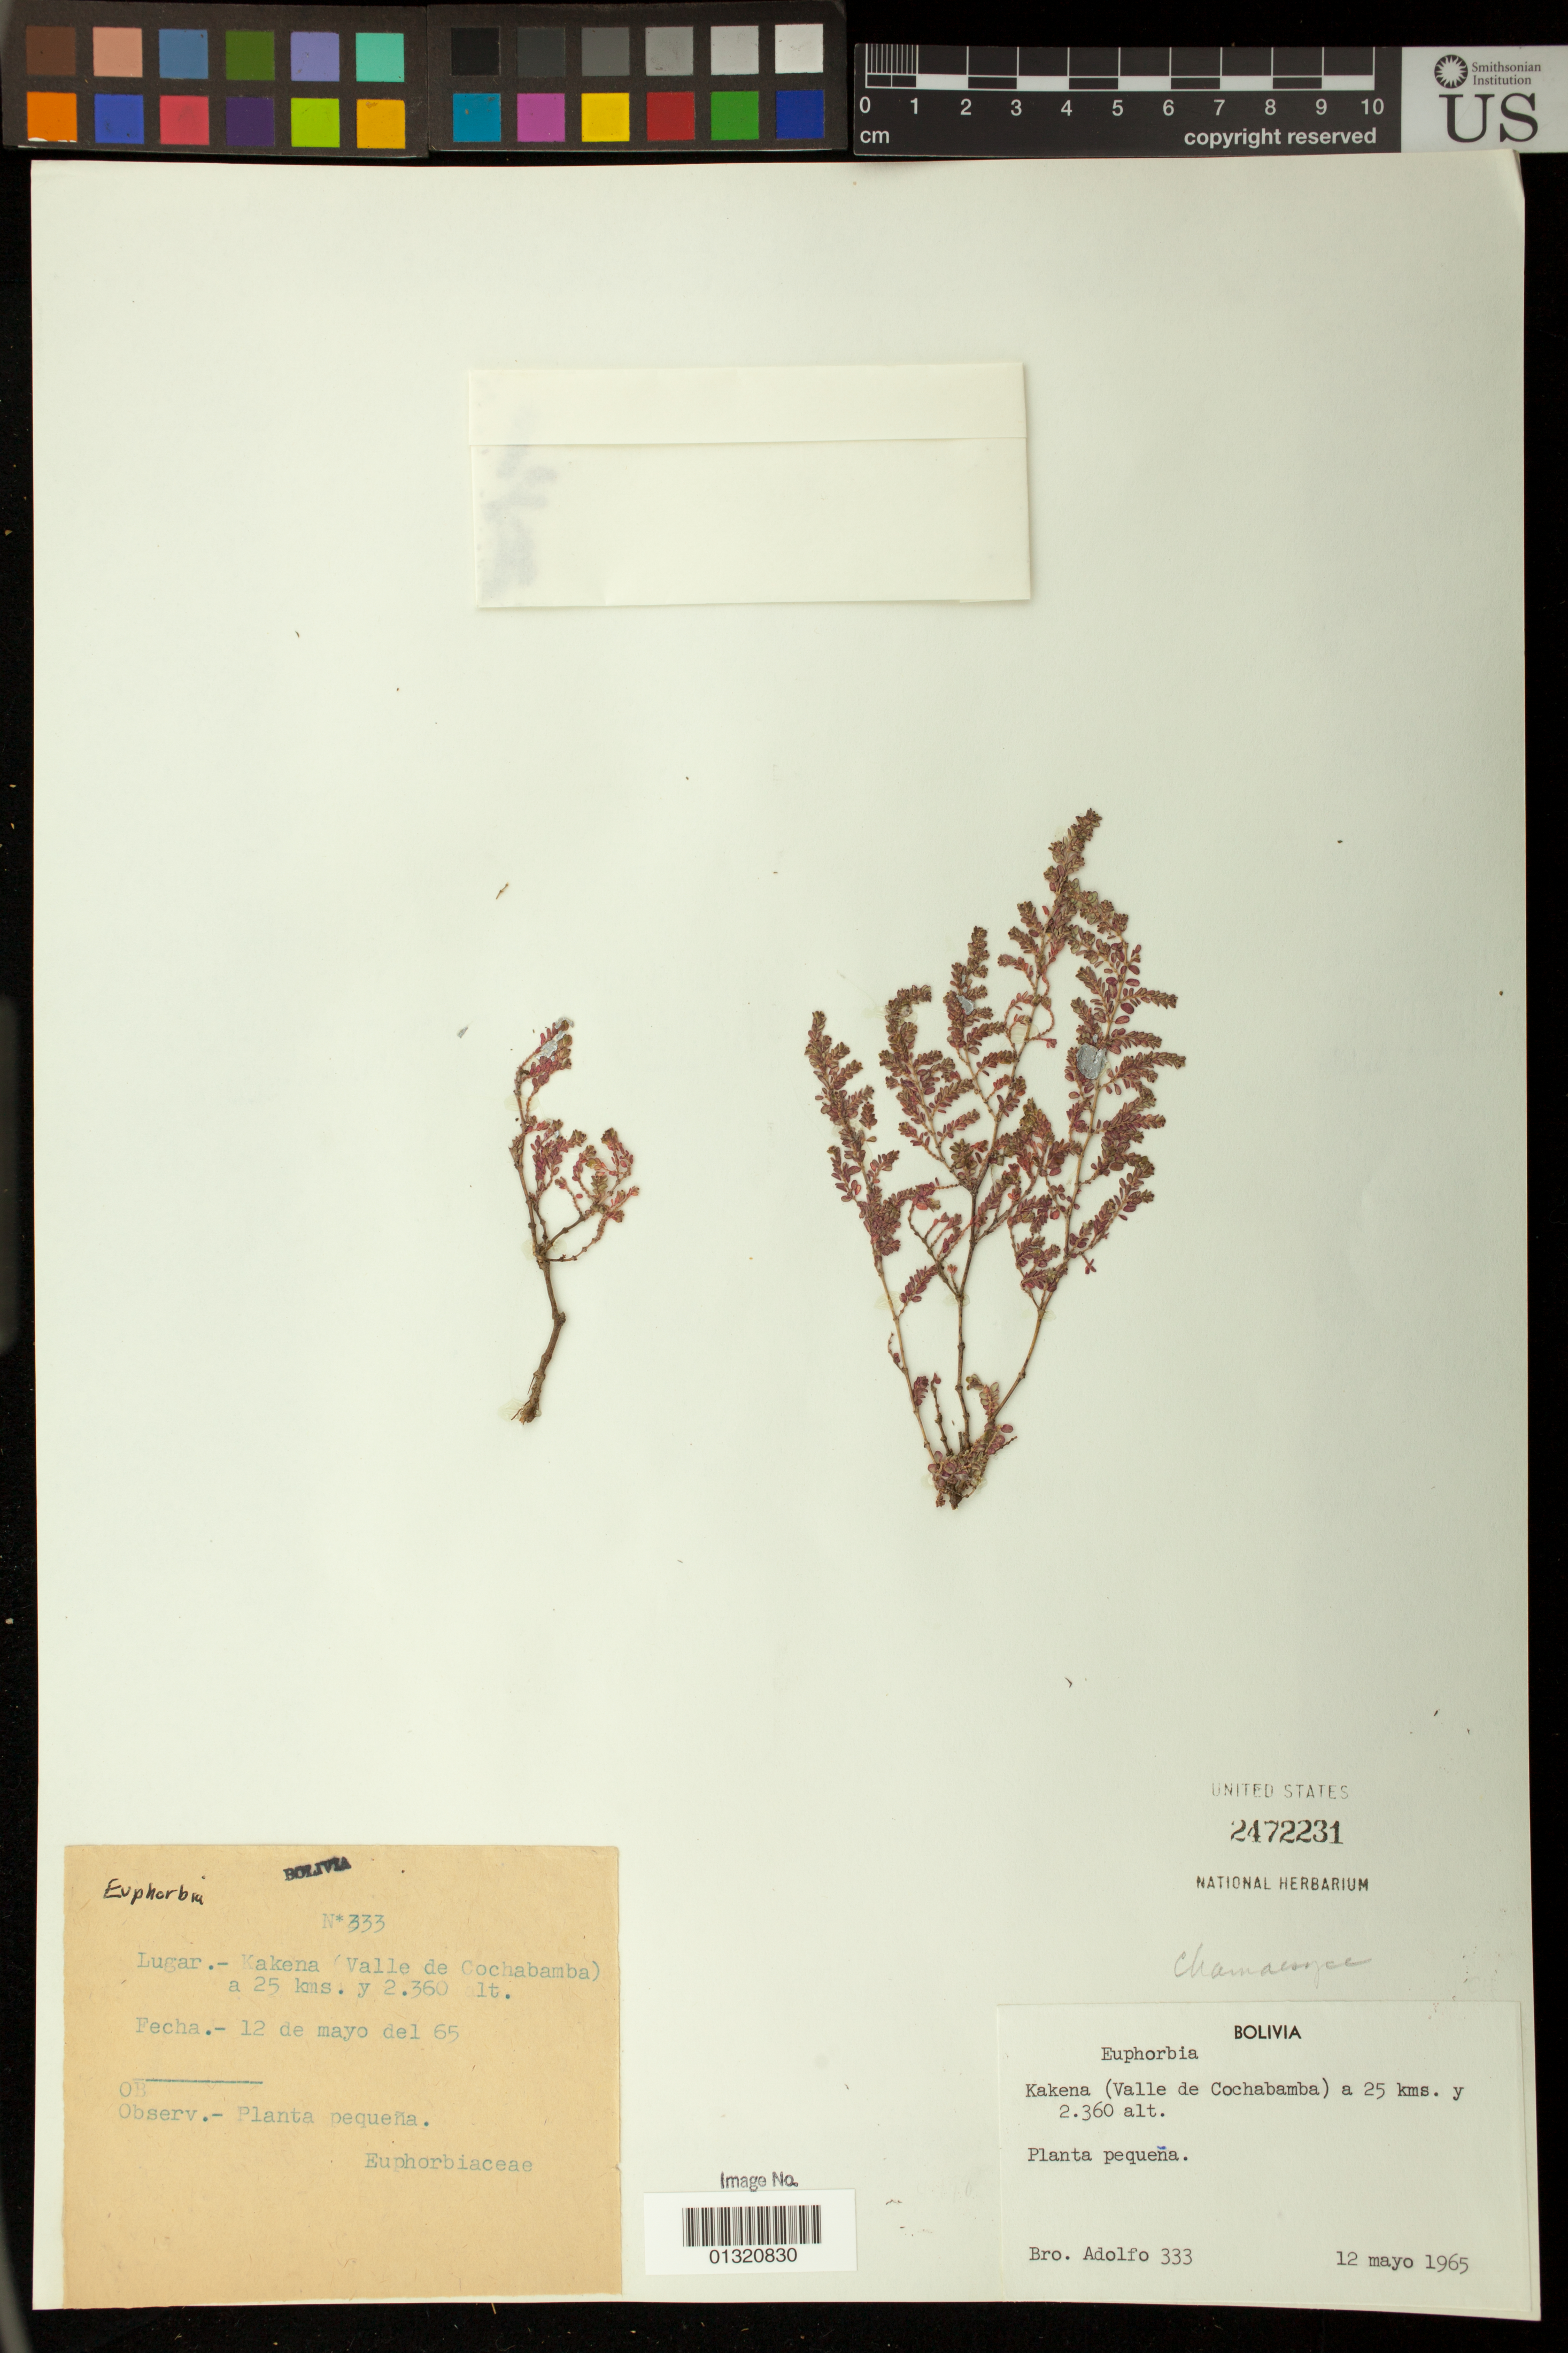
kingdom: Plantae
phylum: Tracheophyta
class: Magnoliopsida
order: Malpighiales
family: Euphorbiaceae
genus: Euphorbia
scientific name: Euphorbia sp.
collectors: Bro. Adolfo M.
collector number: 333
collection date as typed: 12 Mayo 1965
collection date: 1965-05-12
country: Bolivia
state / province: Cochabamba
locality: Kakena (Valle de Cochabamba) a 25 kms.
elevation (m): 2360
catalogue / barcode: US 2472231